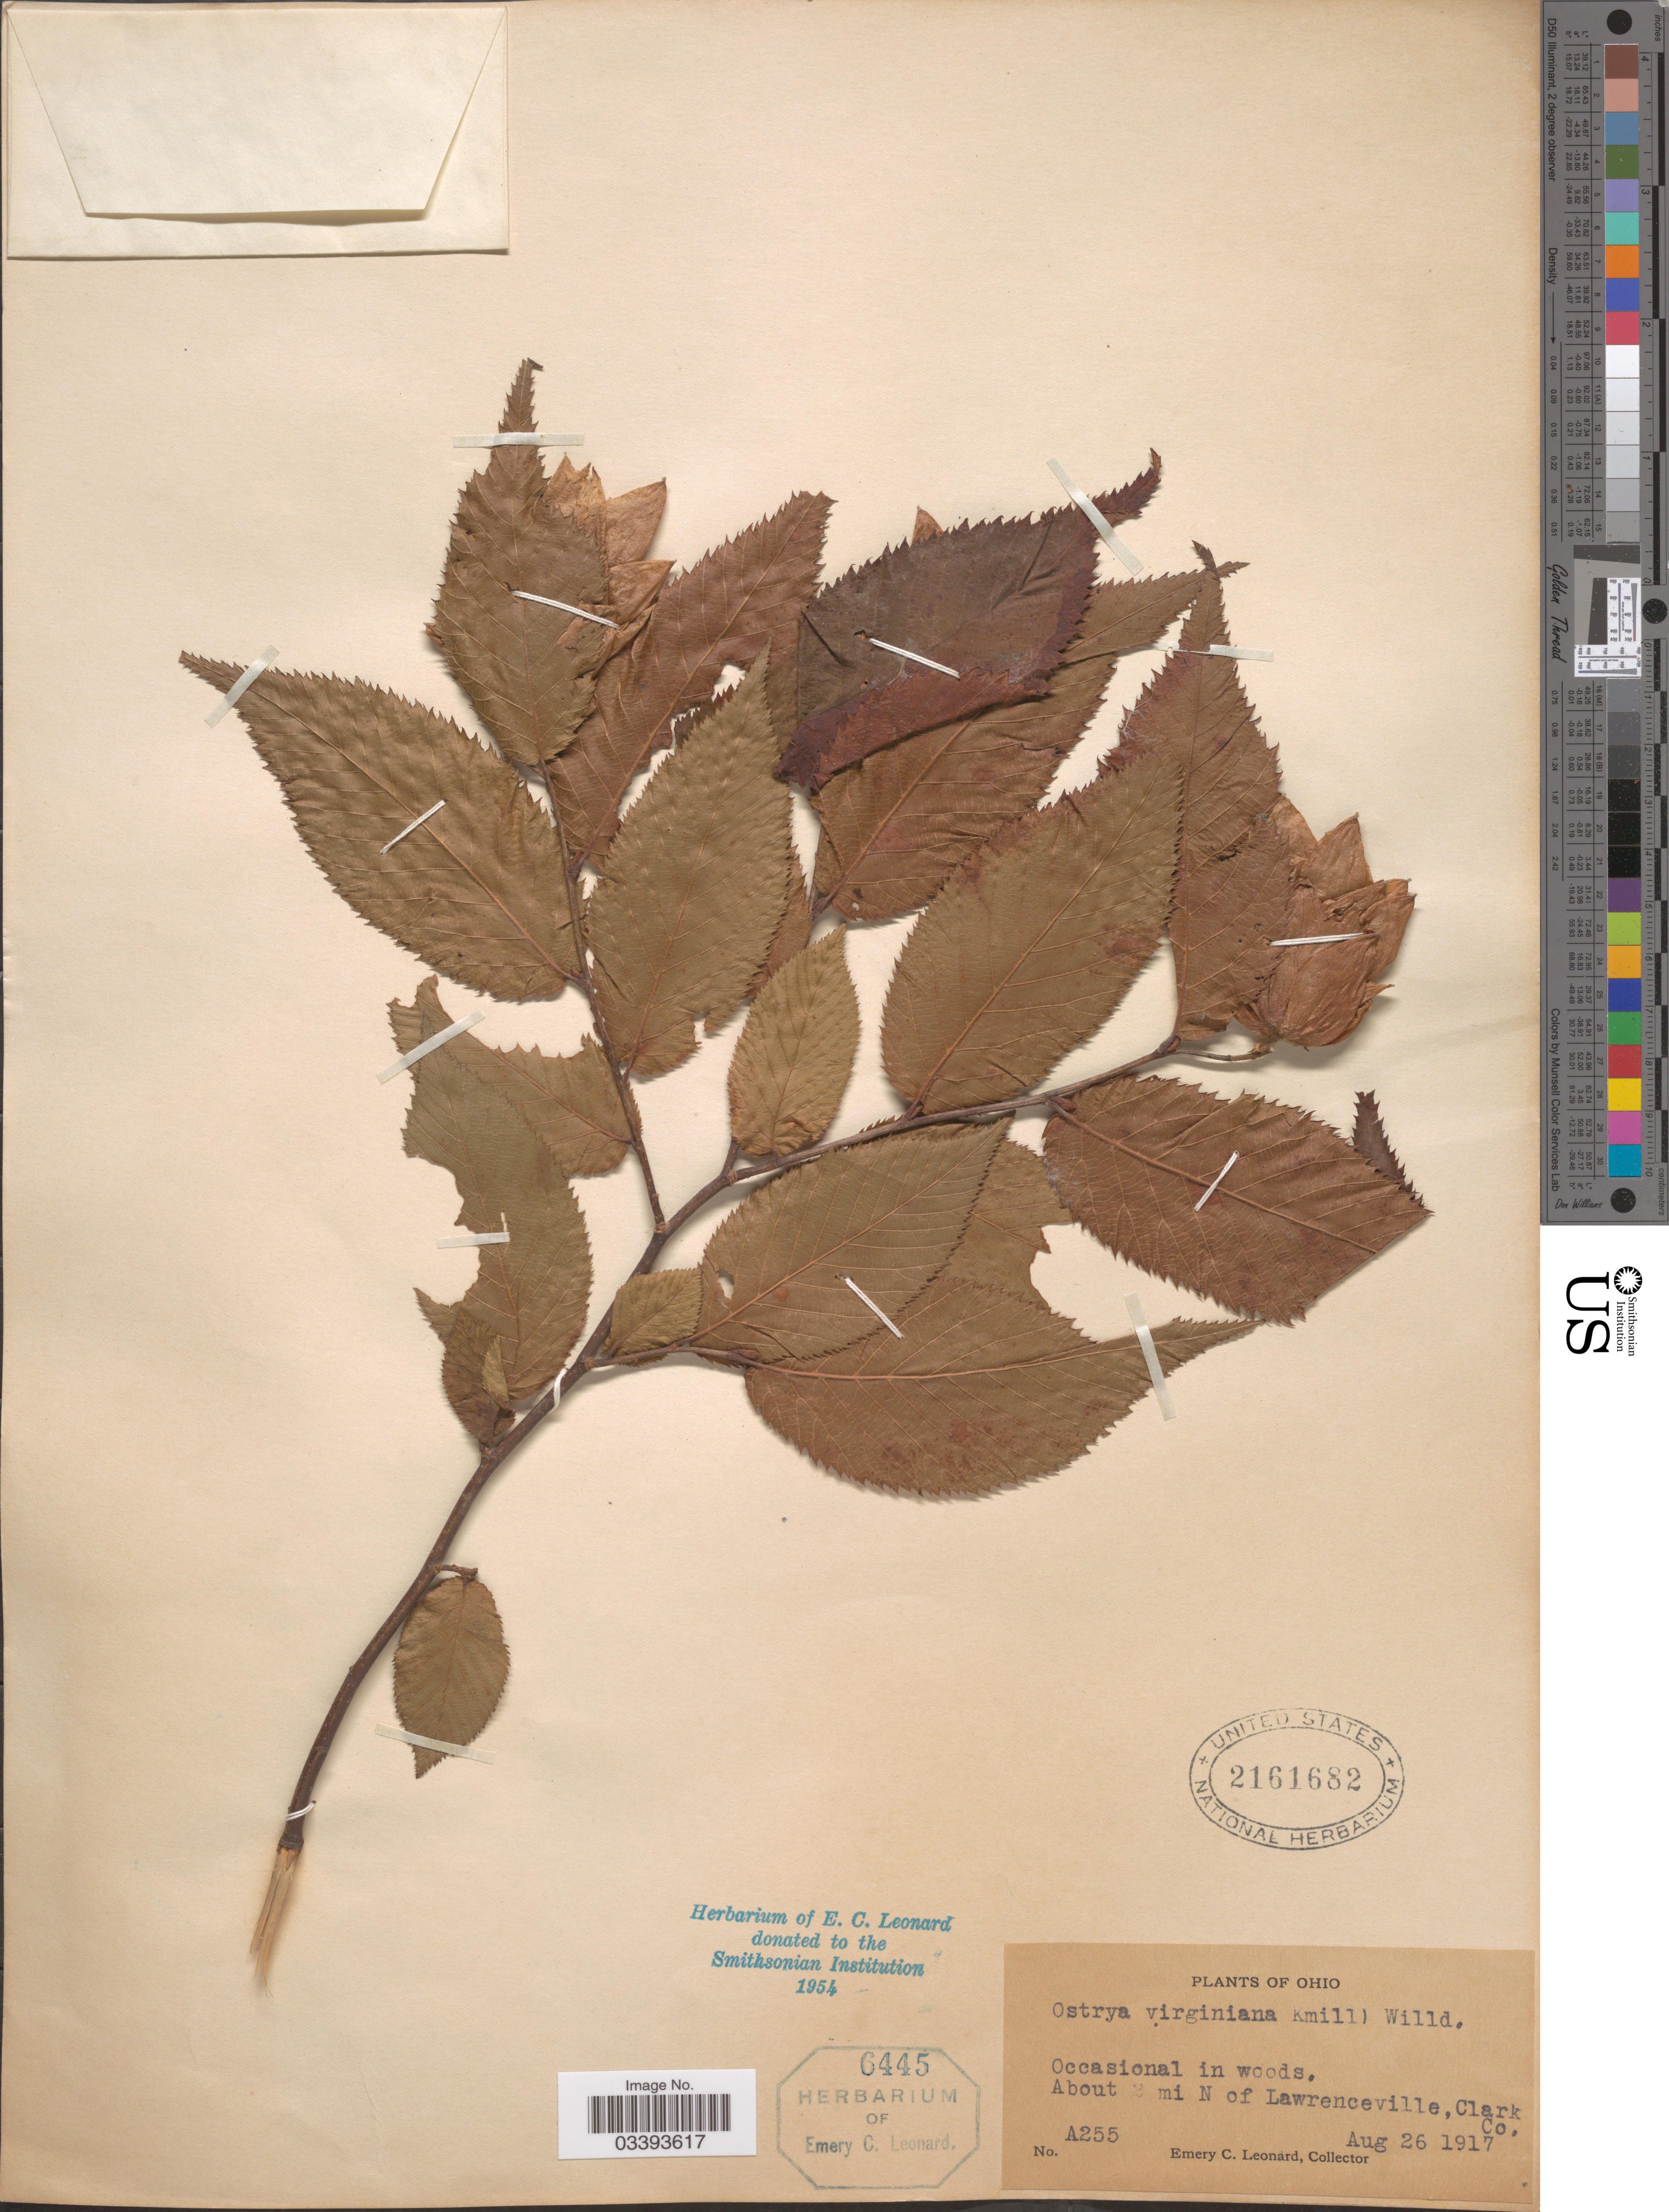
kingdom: Plantae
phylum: Tracheophyta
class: Magnoliopsida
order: Fagales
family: Betulaceae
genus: Ostrya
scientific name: Ostrya virginiana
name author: (Mill.) K. Koch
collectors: E. C. Leonard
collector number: A255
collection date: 1917-08-26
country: United States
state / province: Ohio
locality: About 2 mi N of Lawrenceville, Clark Co.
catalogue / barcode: US 2161682